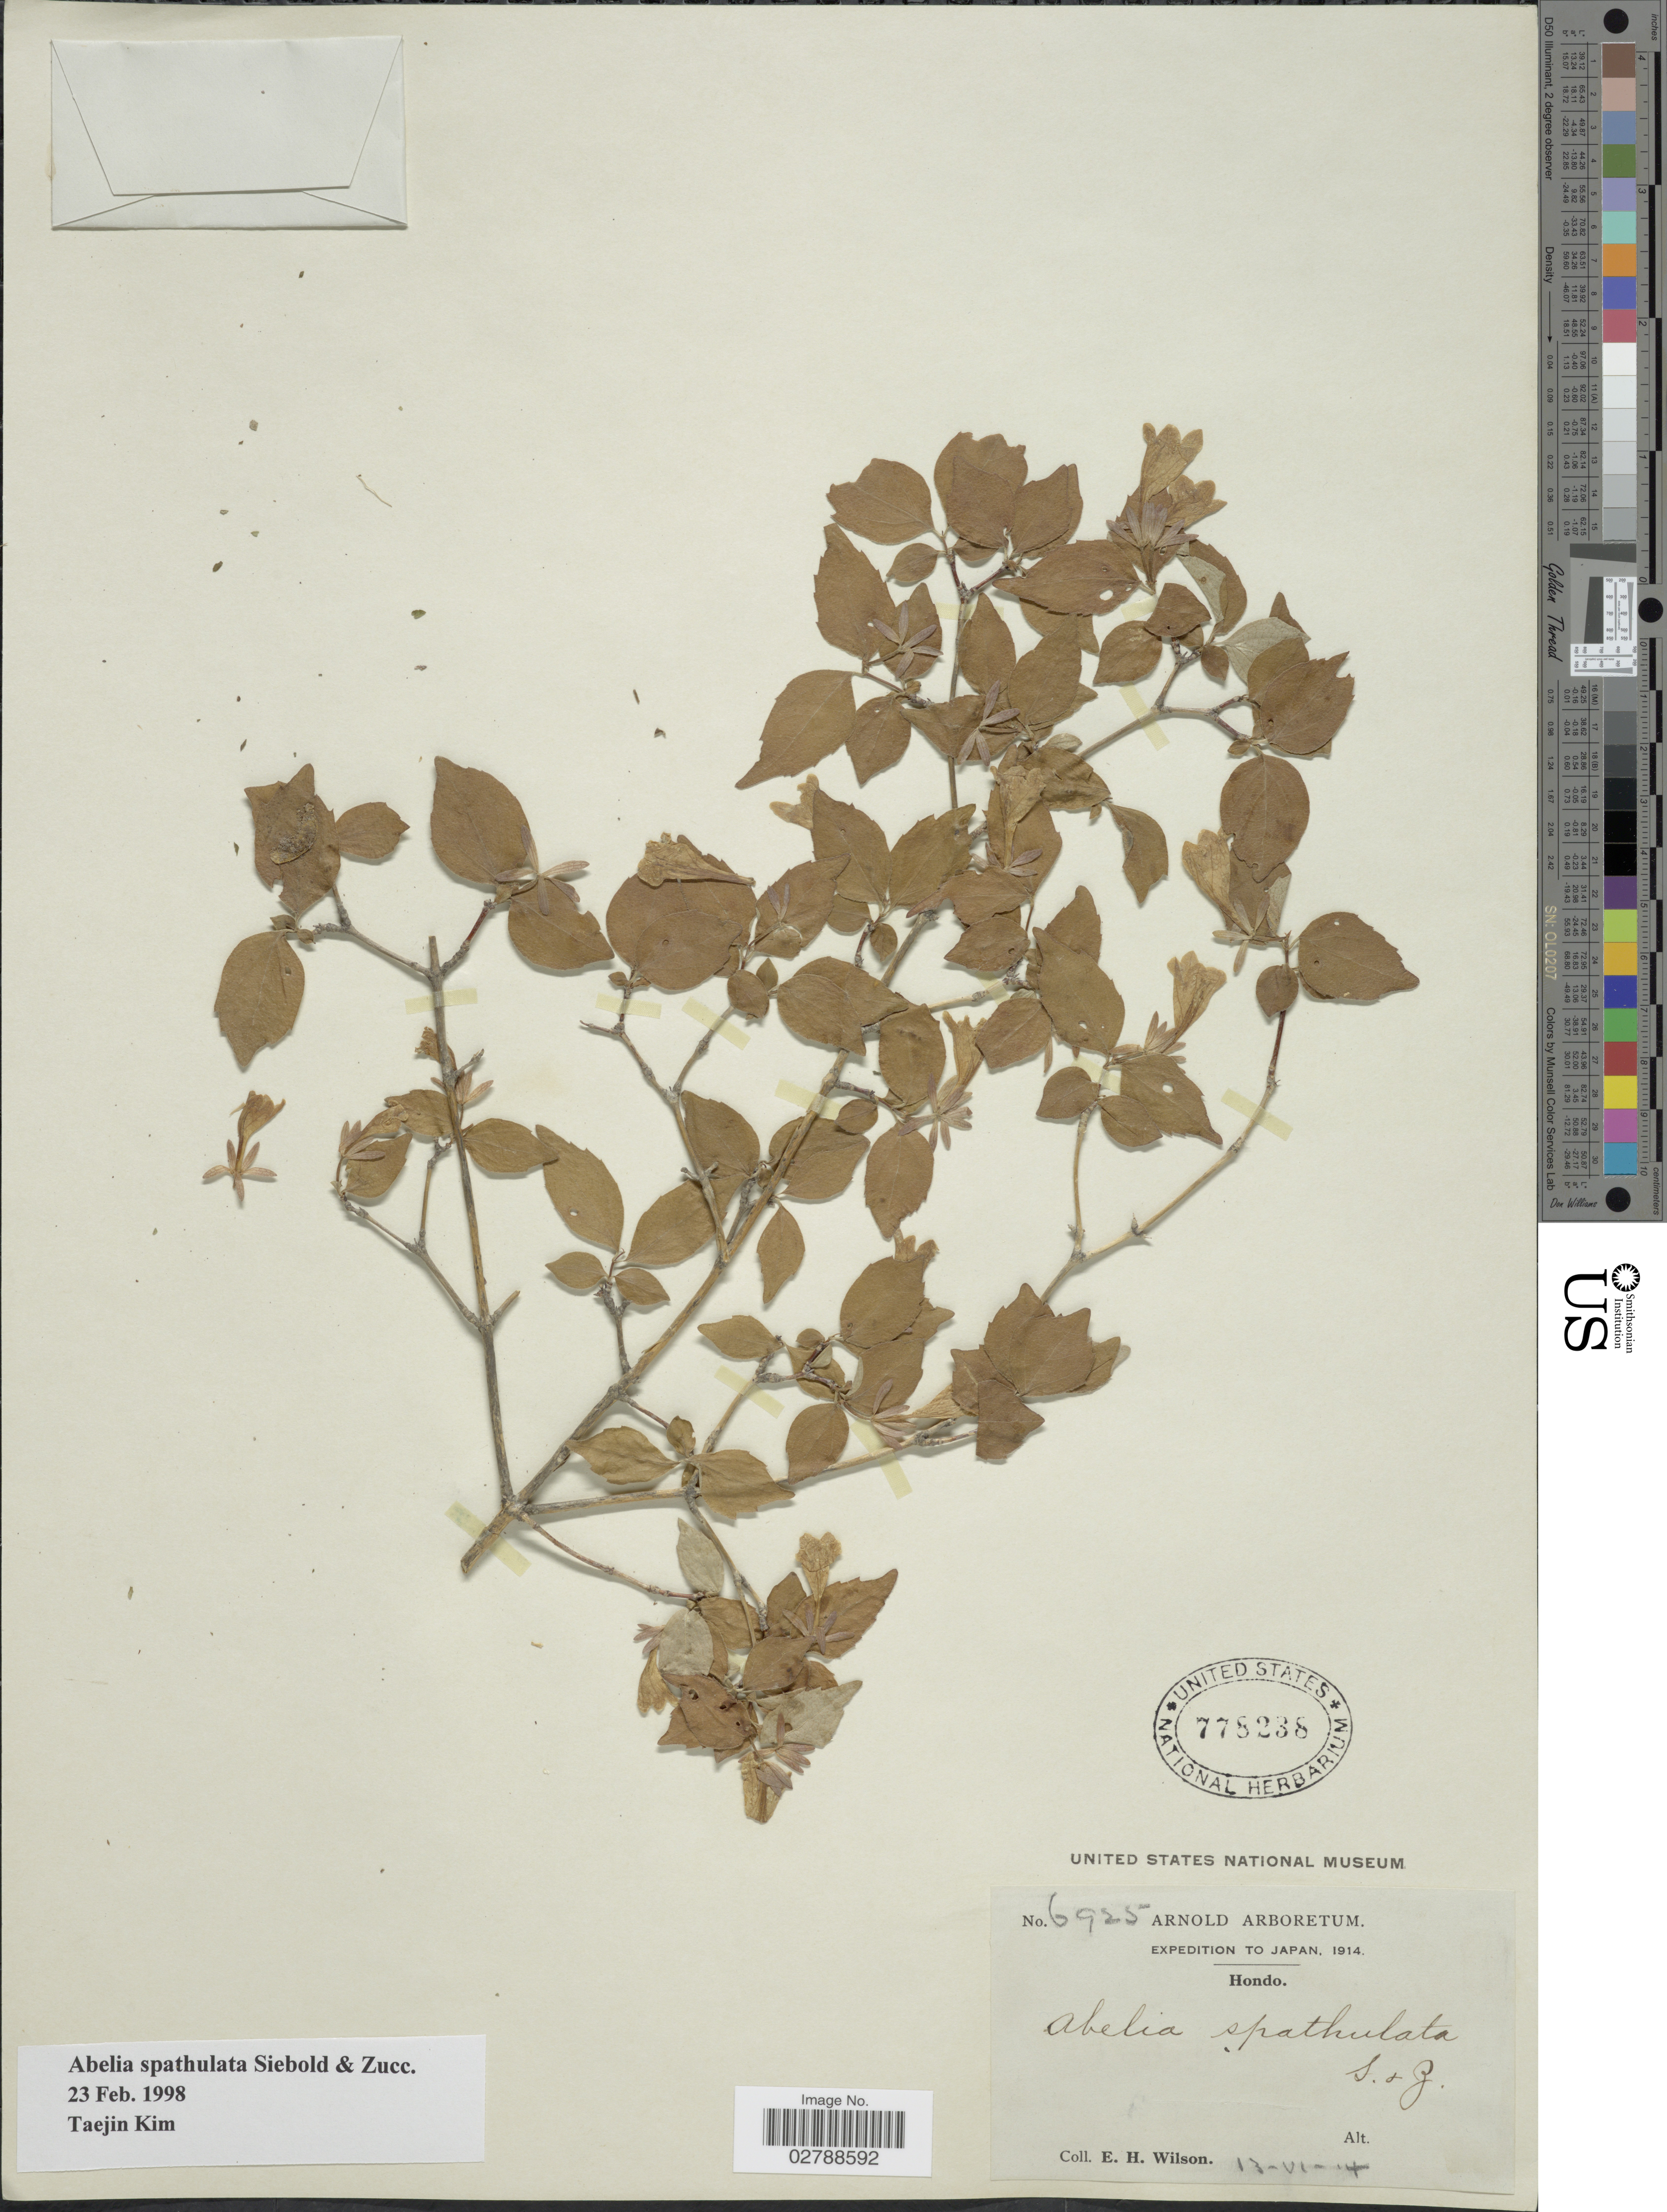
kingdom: Plantae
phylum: Tracheophyta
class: Magnoliopsida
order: Dipsacales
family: Caprifoliaceae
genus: Abelia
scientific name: Abelia spathulata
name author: Siebold & Zucc.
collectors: E. Wilson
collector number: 6925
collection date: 1914-06-13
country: Japan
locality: Hondo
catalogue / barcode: US 778238